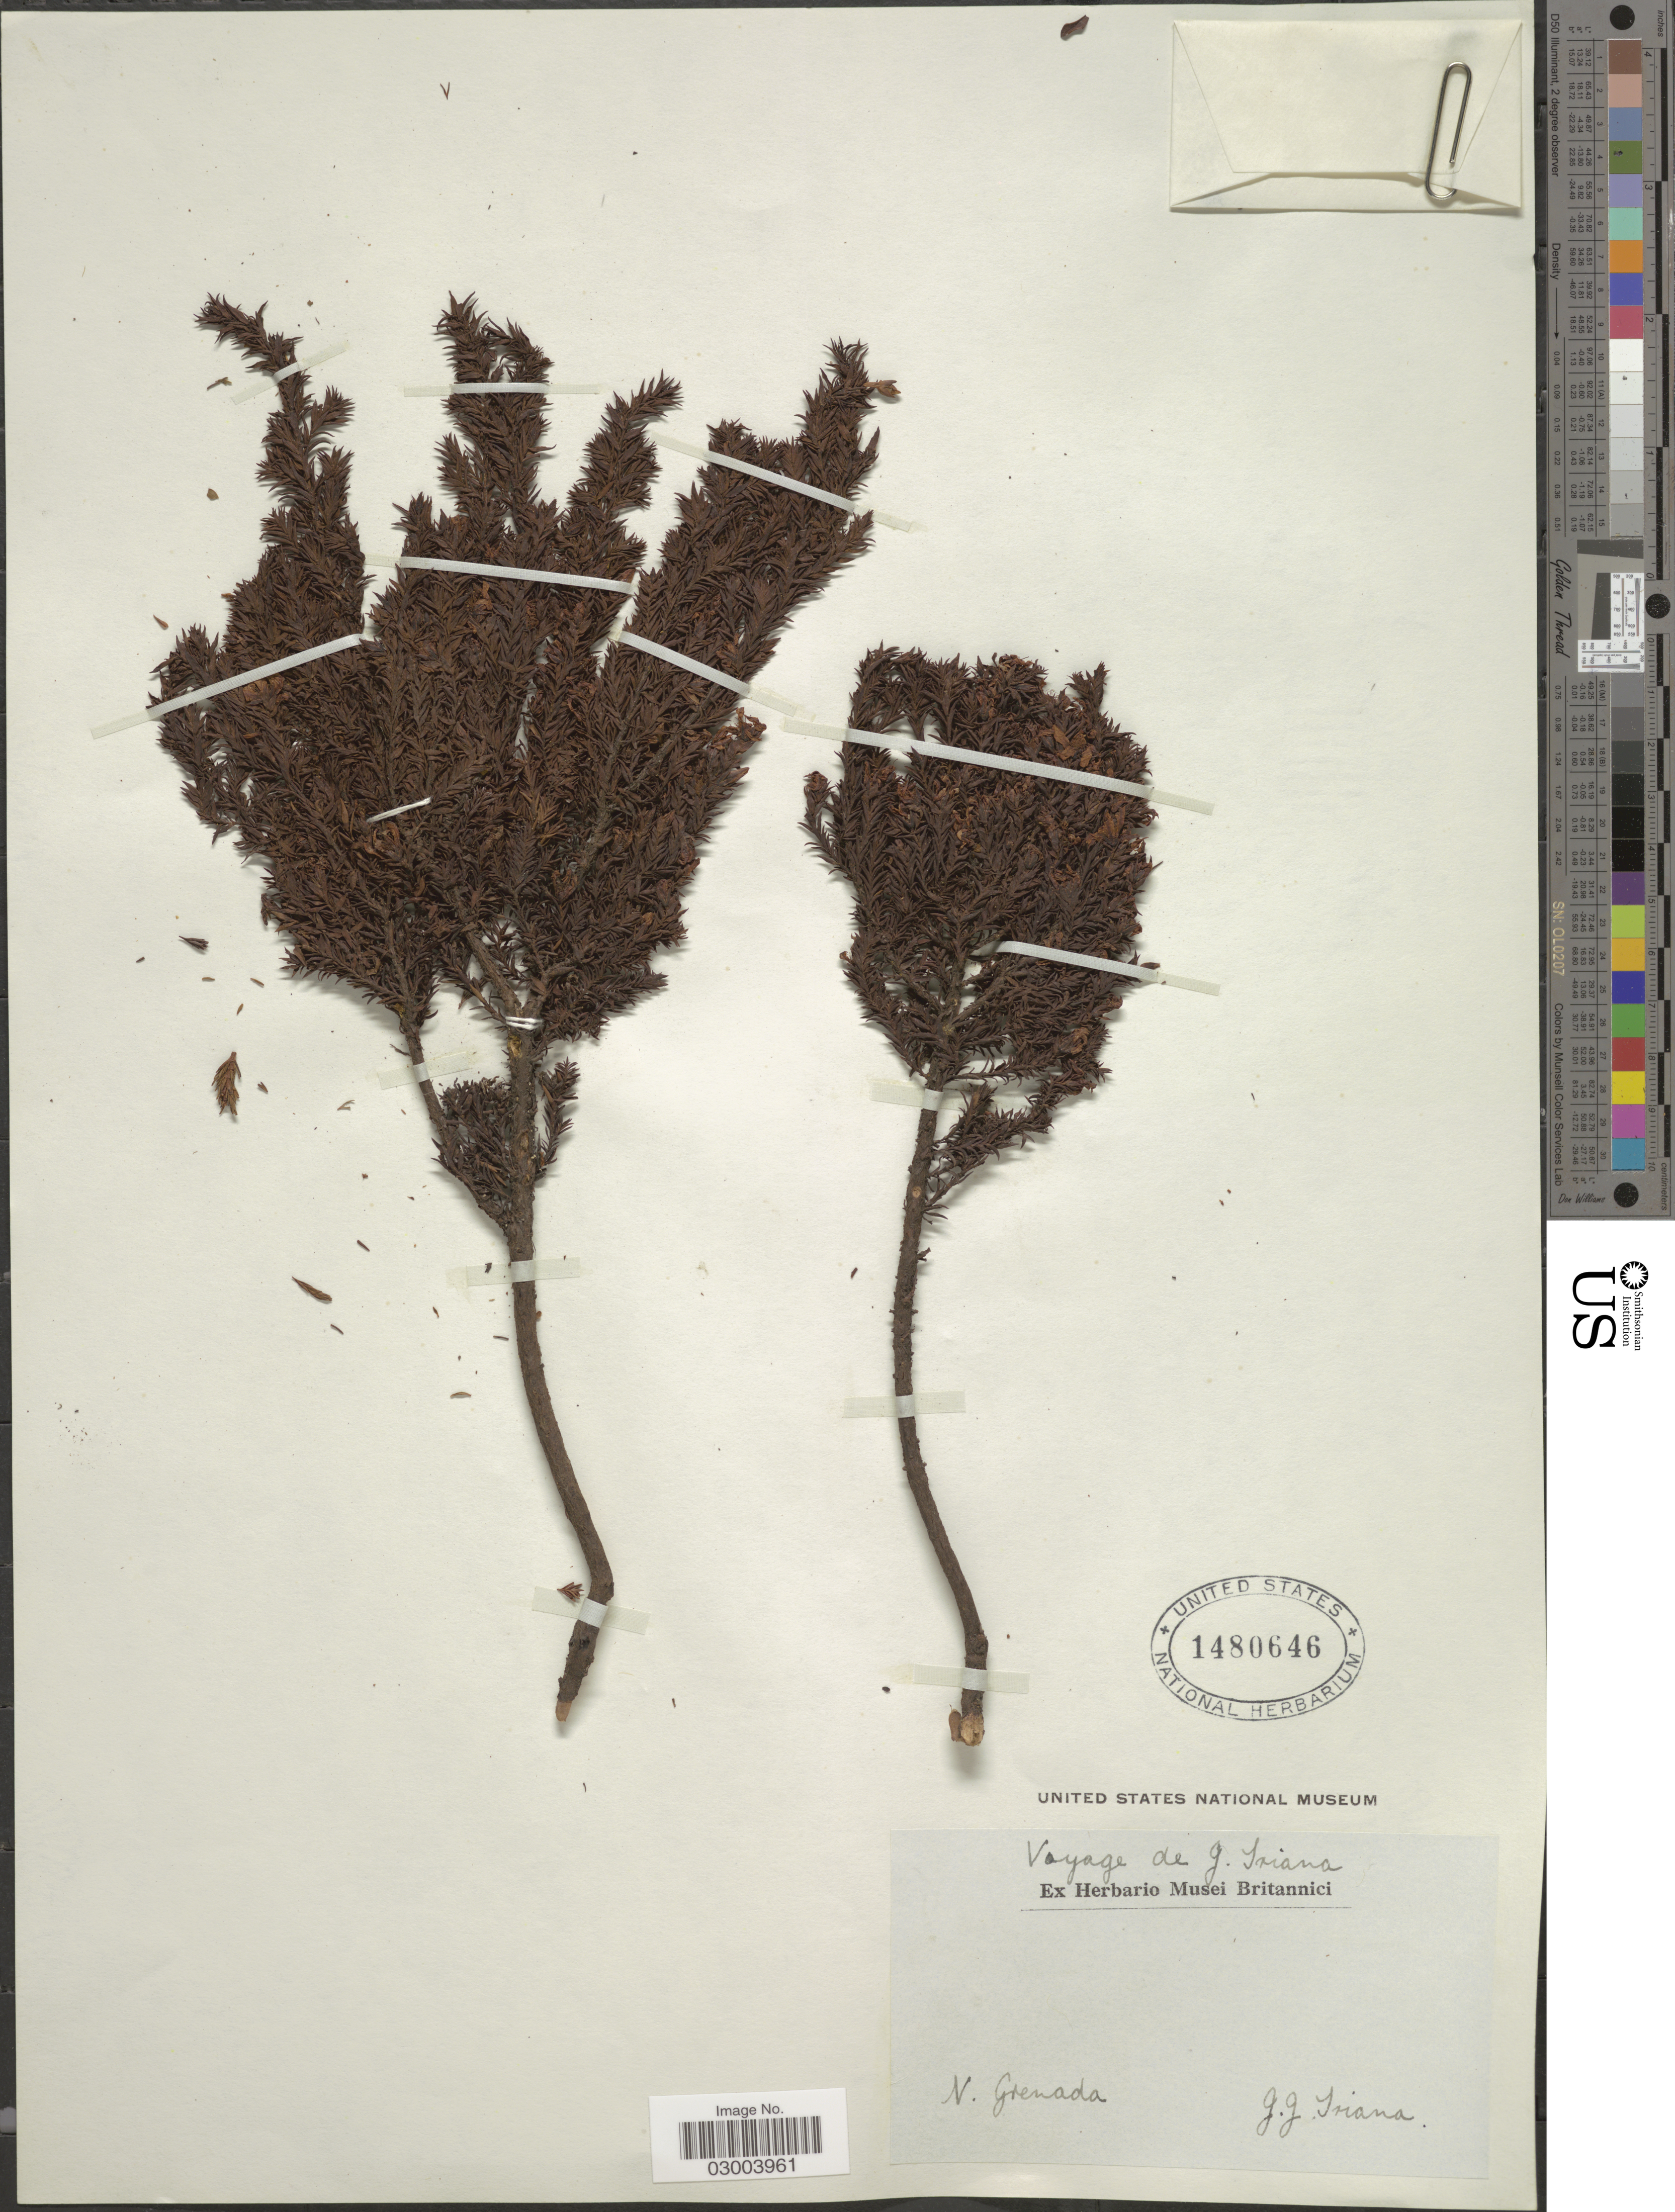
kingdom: Plantae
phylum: Tracheophyta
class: Magnoliopsida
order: Malpighiales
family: Hypericaceae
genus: Hypericum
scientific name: Hypericum sp.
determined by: Strong, M. T., (US), Smithsonian Institution - National Museum of Natural History (UNITED STATES)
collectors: J. J. Triana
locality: N. Grenada.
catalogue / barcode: US 1480646